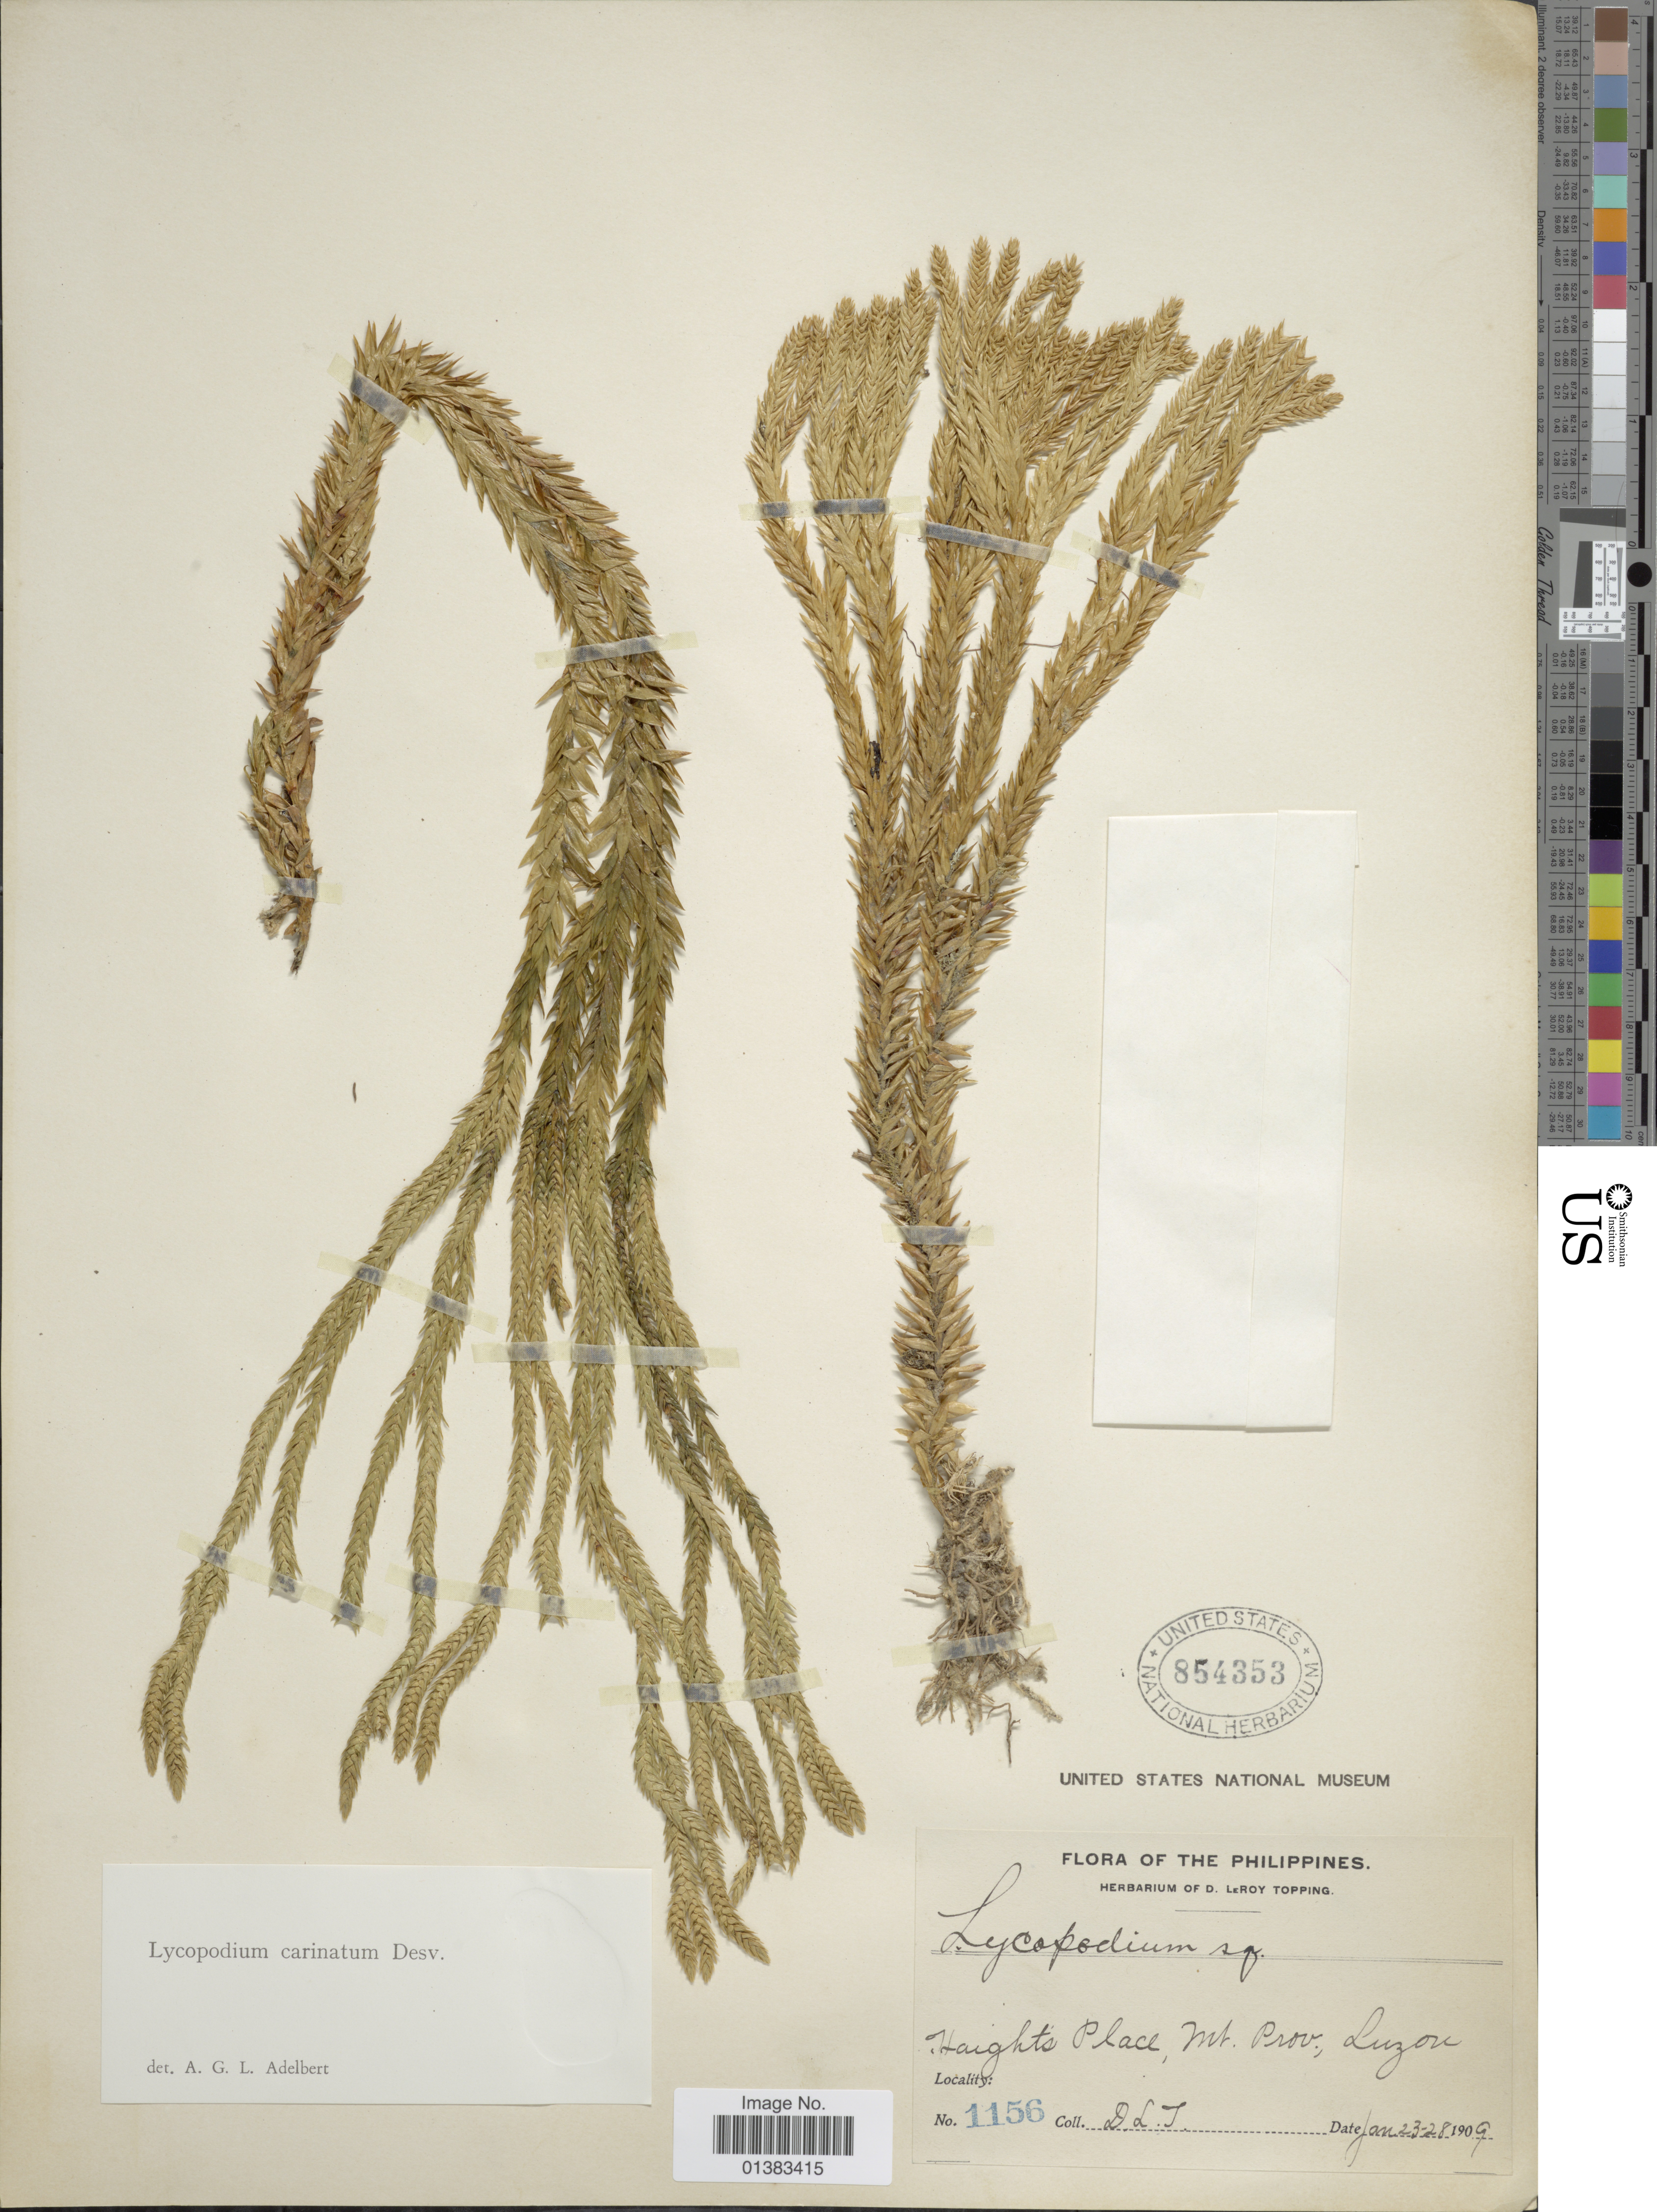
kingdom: Plantae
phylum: Tracheophyta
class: Lycopodiopsida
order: Lycopodiales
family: Lycopodiaceae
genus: Phlegmariurus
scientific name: Phlegmariurus merrillii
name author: (Herter) A. R. Field & Bostock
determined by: Field, A. R.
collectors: D. L. Topping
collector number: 1156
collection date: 1909-01-23/1909-01-28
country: Philippines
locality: Haights Place, Mt. Prov., Luzon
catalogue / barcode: US 854353